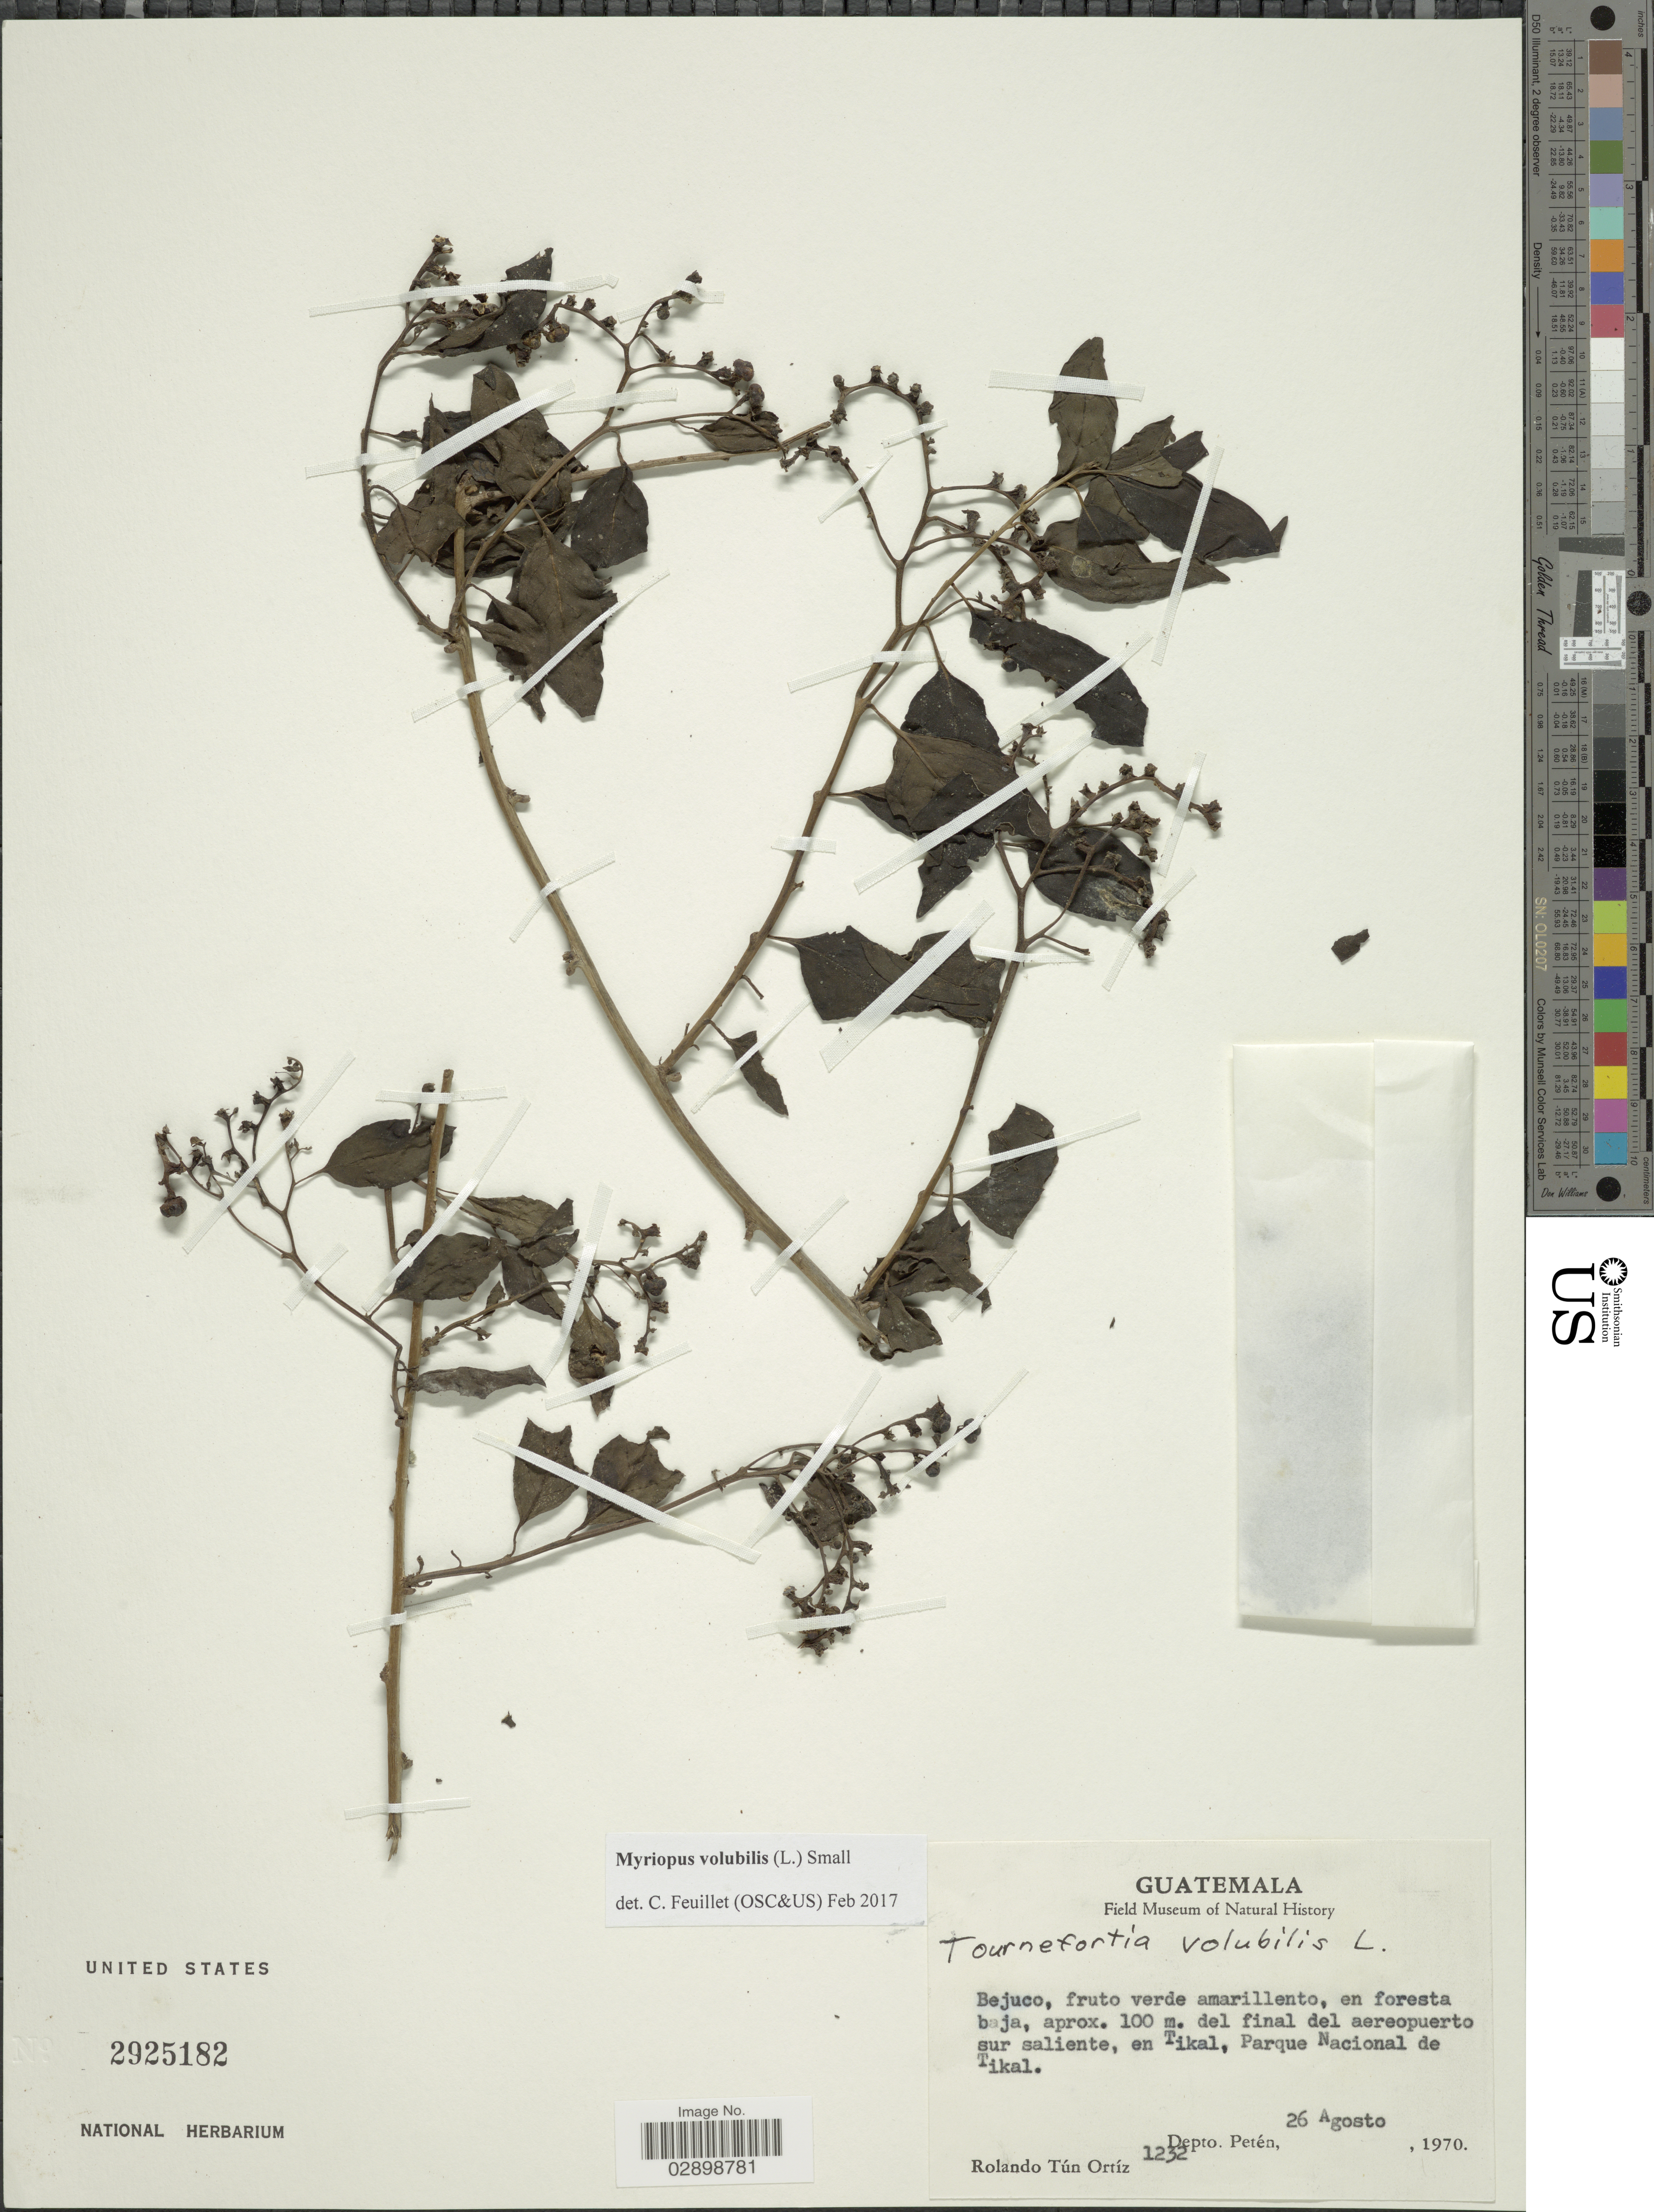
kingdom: Plantae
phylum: Tracheophyta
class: Magnoliopsida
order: Boraginales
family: Heliotropiaceae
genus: Myriopus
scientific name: Myriopus volubilis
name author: (L.) Small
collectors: R. T. Ortíz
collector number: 1232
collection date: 1970-08-26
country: Guatemala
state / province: El Petén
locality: En foresta baja, aprox. 100 m. del final aeropuerto sur saliente, en Tikal, Parque Nacional de Tikal. Depto. Petén.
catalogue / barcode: US 2925182